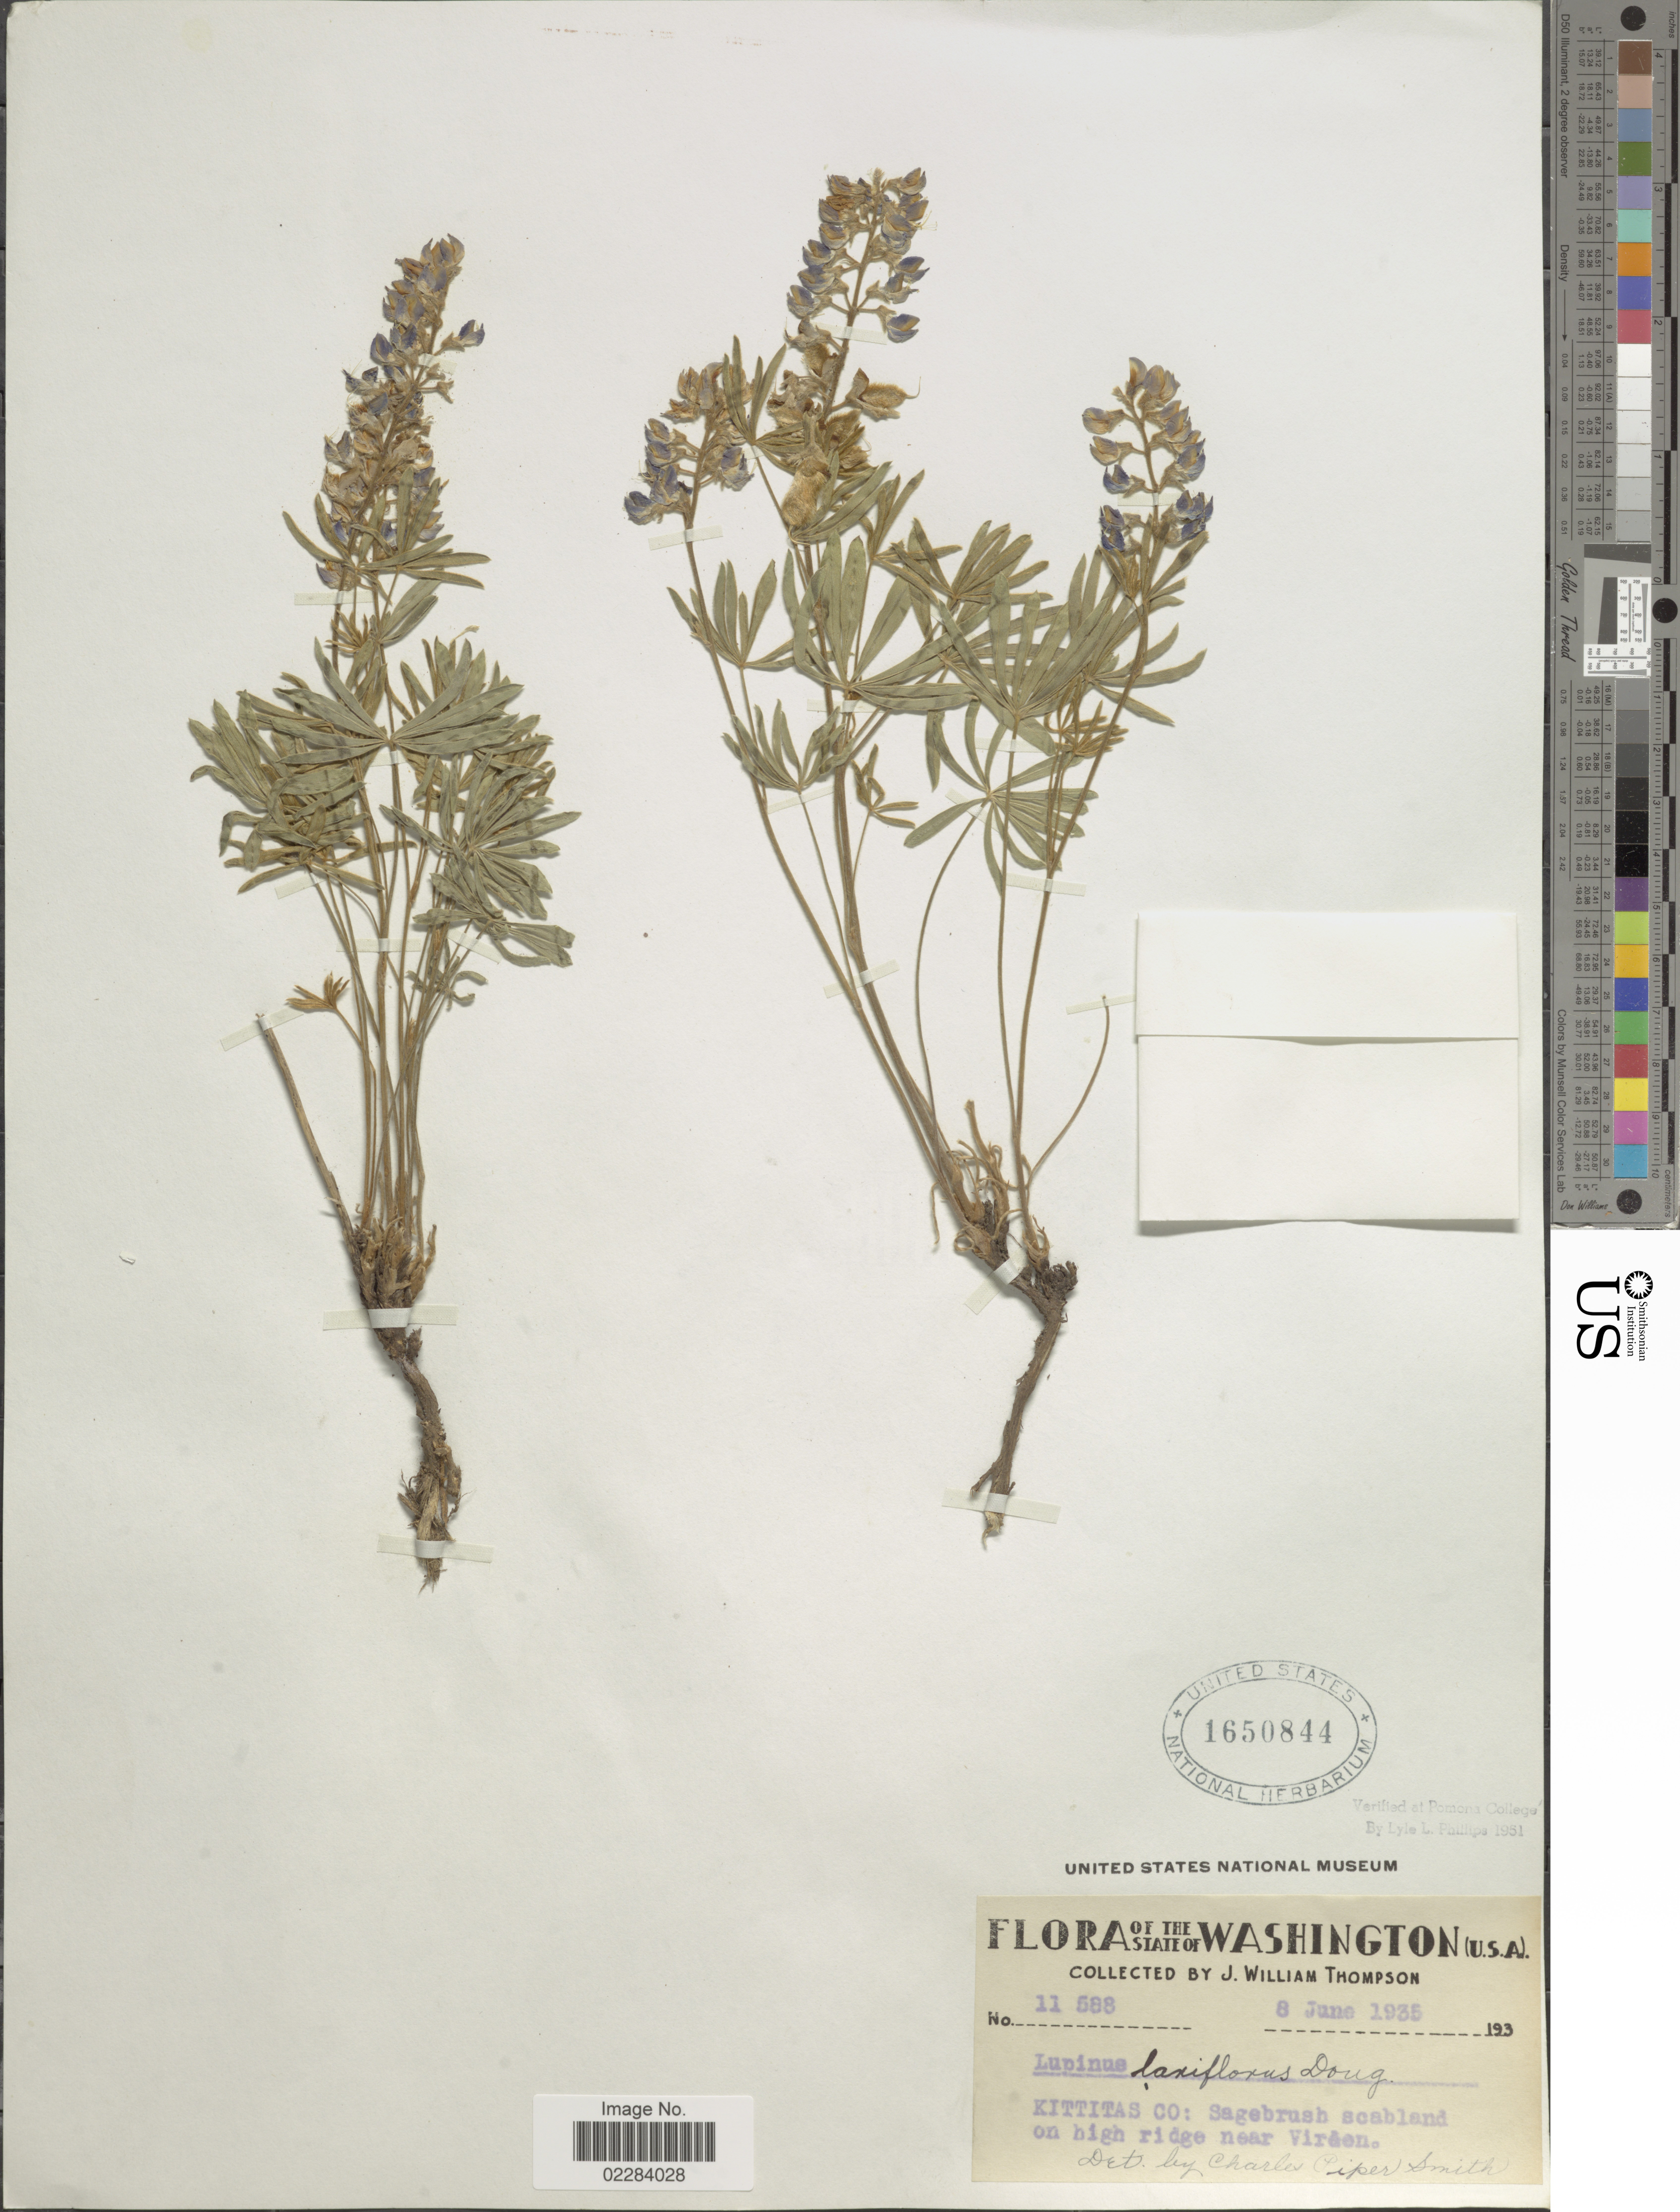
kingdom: Plantae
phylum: Tracheophyta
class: Magnoliopsida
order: Fabales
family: Fabaceae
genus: Lupinus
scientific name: Lupinus arbustus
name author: Lindl.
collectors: J. W. Thompson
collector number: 11588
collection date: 1935-06-08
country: United States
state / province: Washington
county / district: Kittitas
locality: Kittitas Co.: Sagebrush scabland on high ridge near Virden.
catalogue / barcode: US 1650844